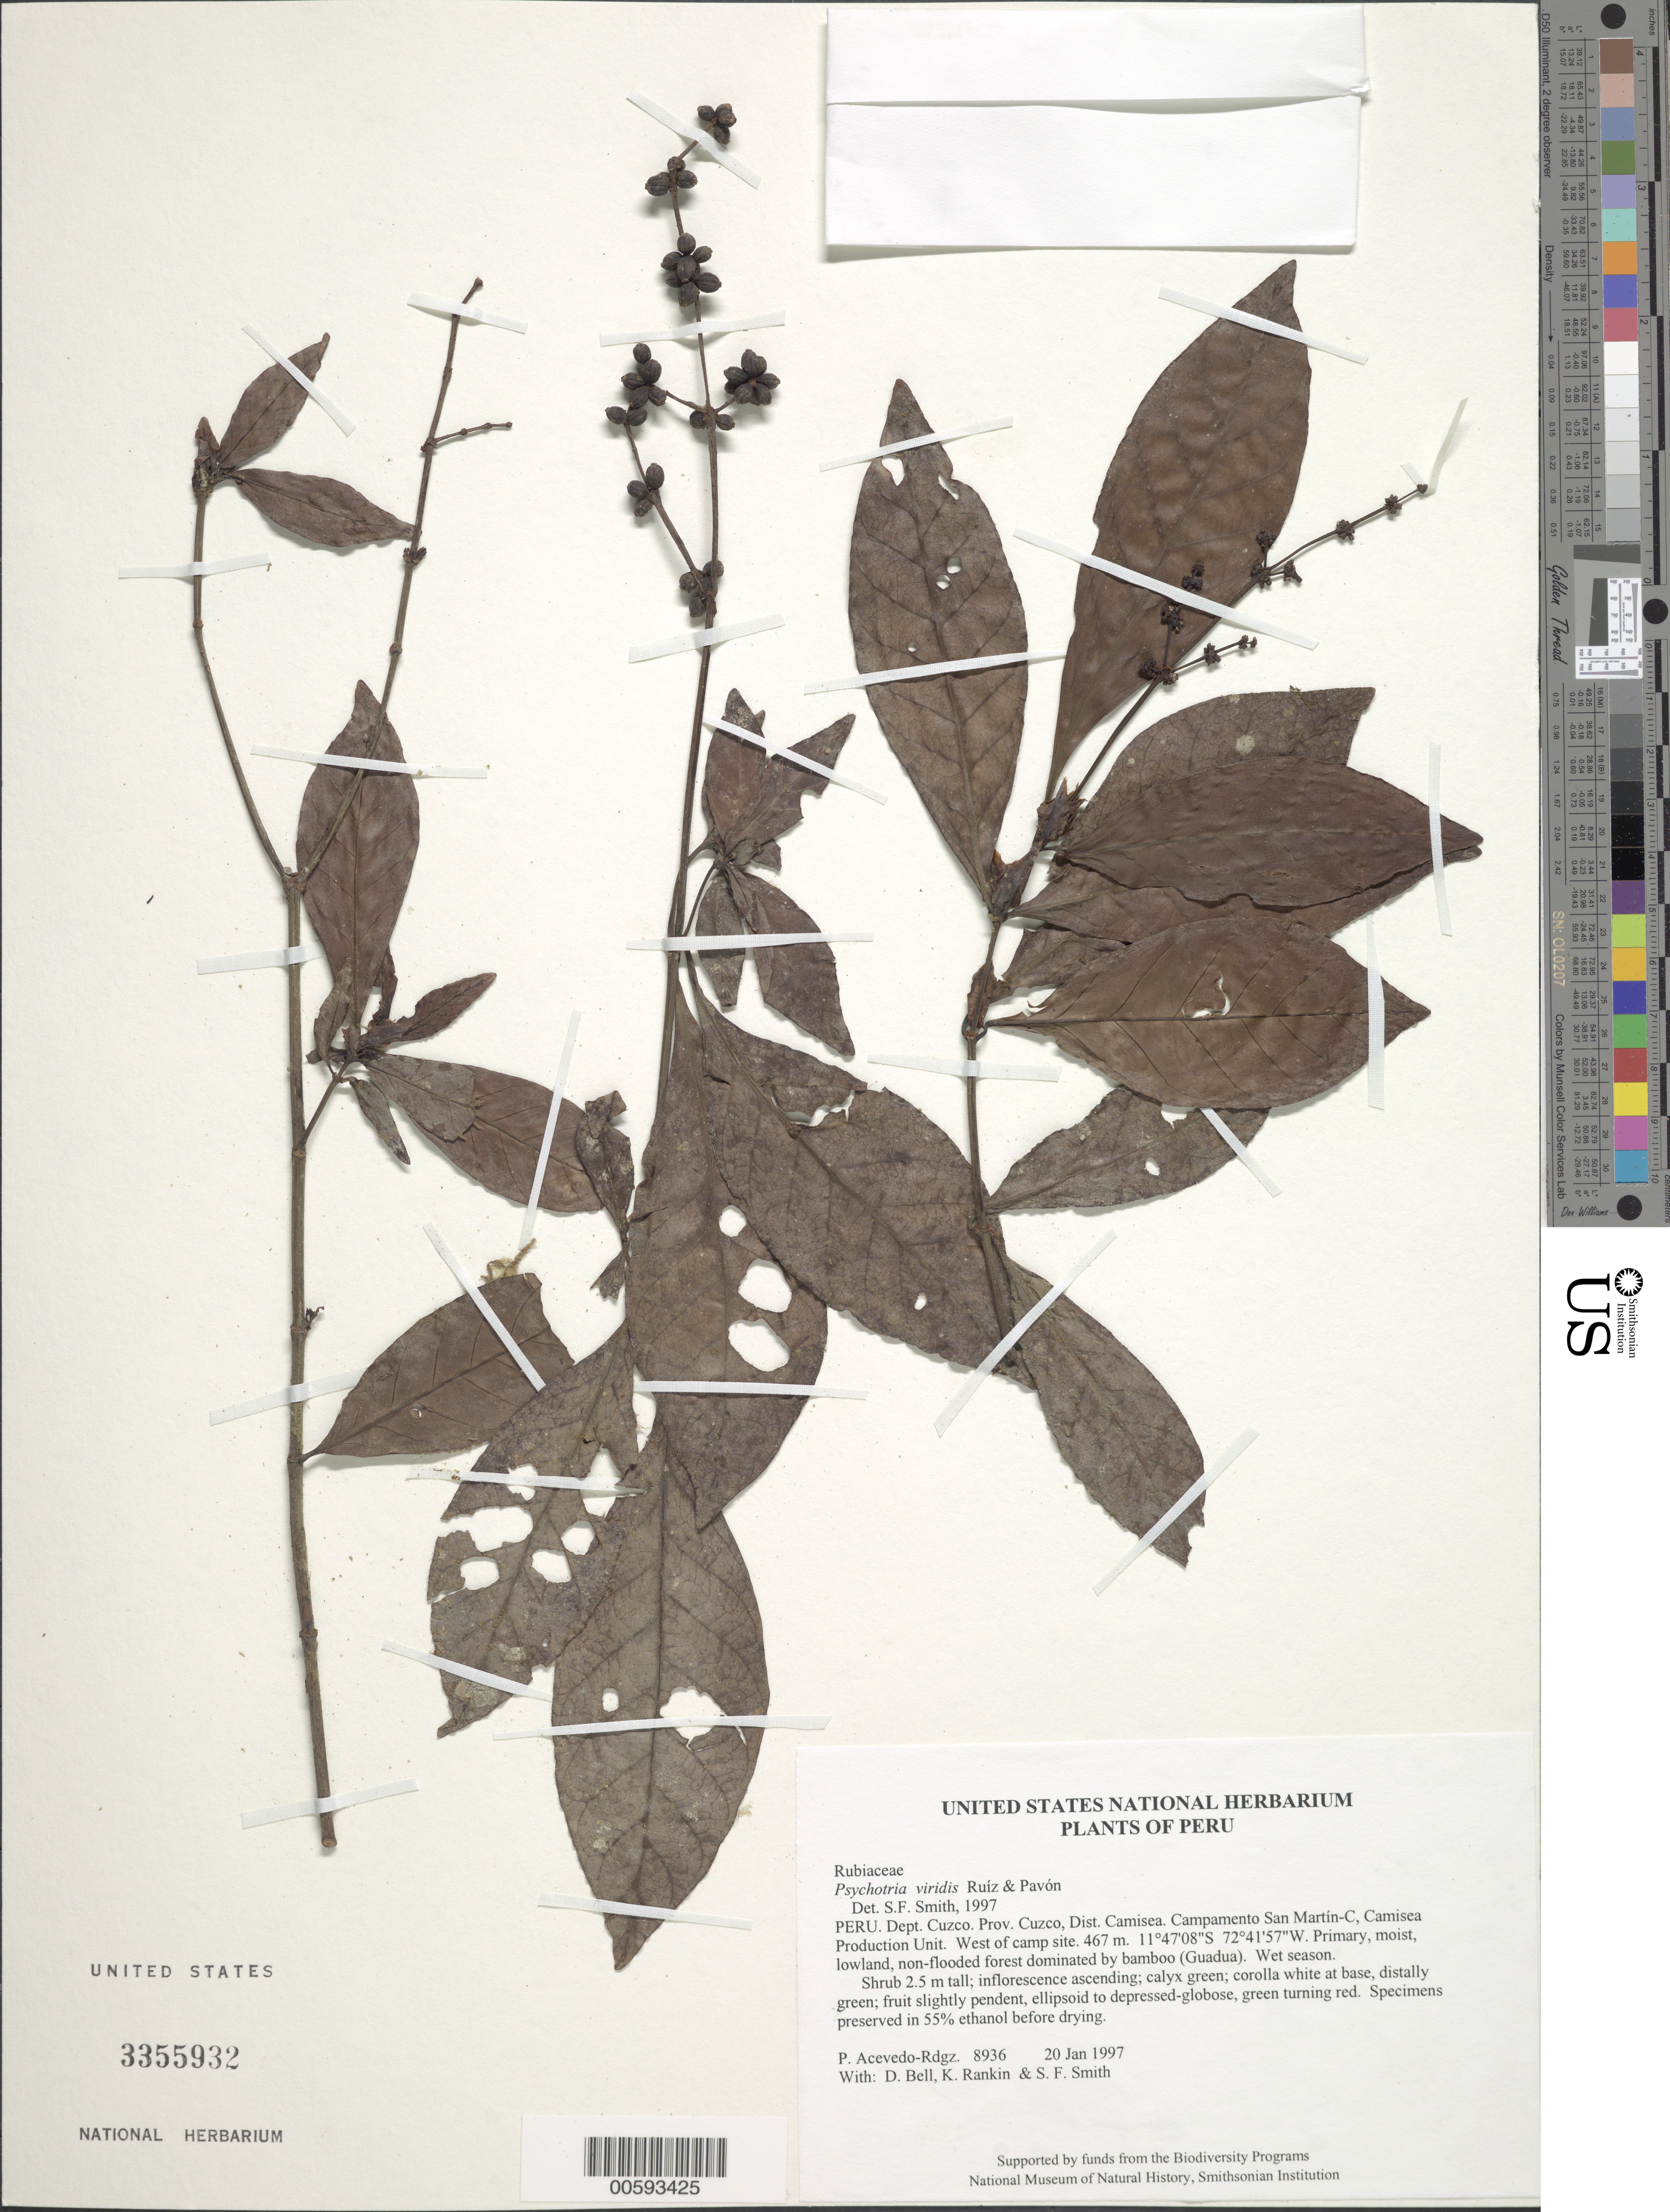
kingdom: Plantae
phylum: Tracheophyta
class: Magnoliopsida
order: Gentianales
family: Rubiaceae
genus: Psychotria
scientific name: Psychotria viridis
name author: Ruiz & Pav.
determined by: Smith, Stephen F., (US), NMNH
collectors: P. Acevedo-Rodr., D. A. Bell, K. B. Rankin & S.F. Smith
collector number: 8936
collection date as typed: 20 Jan 1997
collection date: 1997-01-20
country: Peru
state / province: Cusco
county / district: Cusco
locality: Districto Camisea, Campamento San Martín-C, Camisea Production Unit. West of camp site.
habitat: Primary, moist, lowland, non-flooded forest dominated by bamboo (Guadua). Wet season.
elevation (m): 467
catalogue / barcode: US 3355932